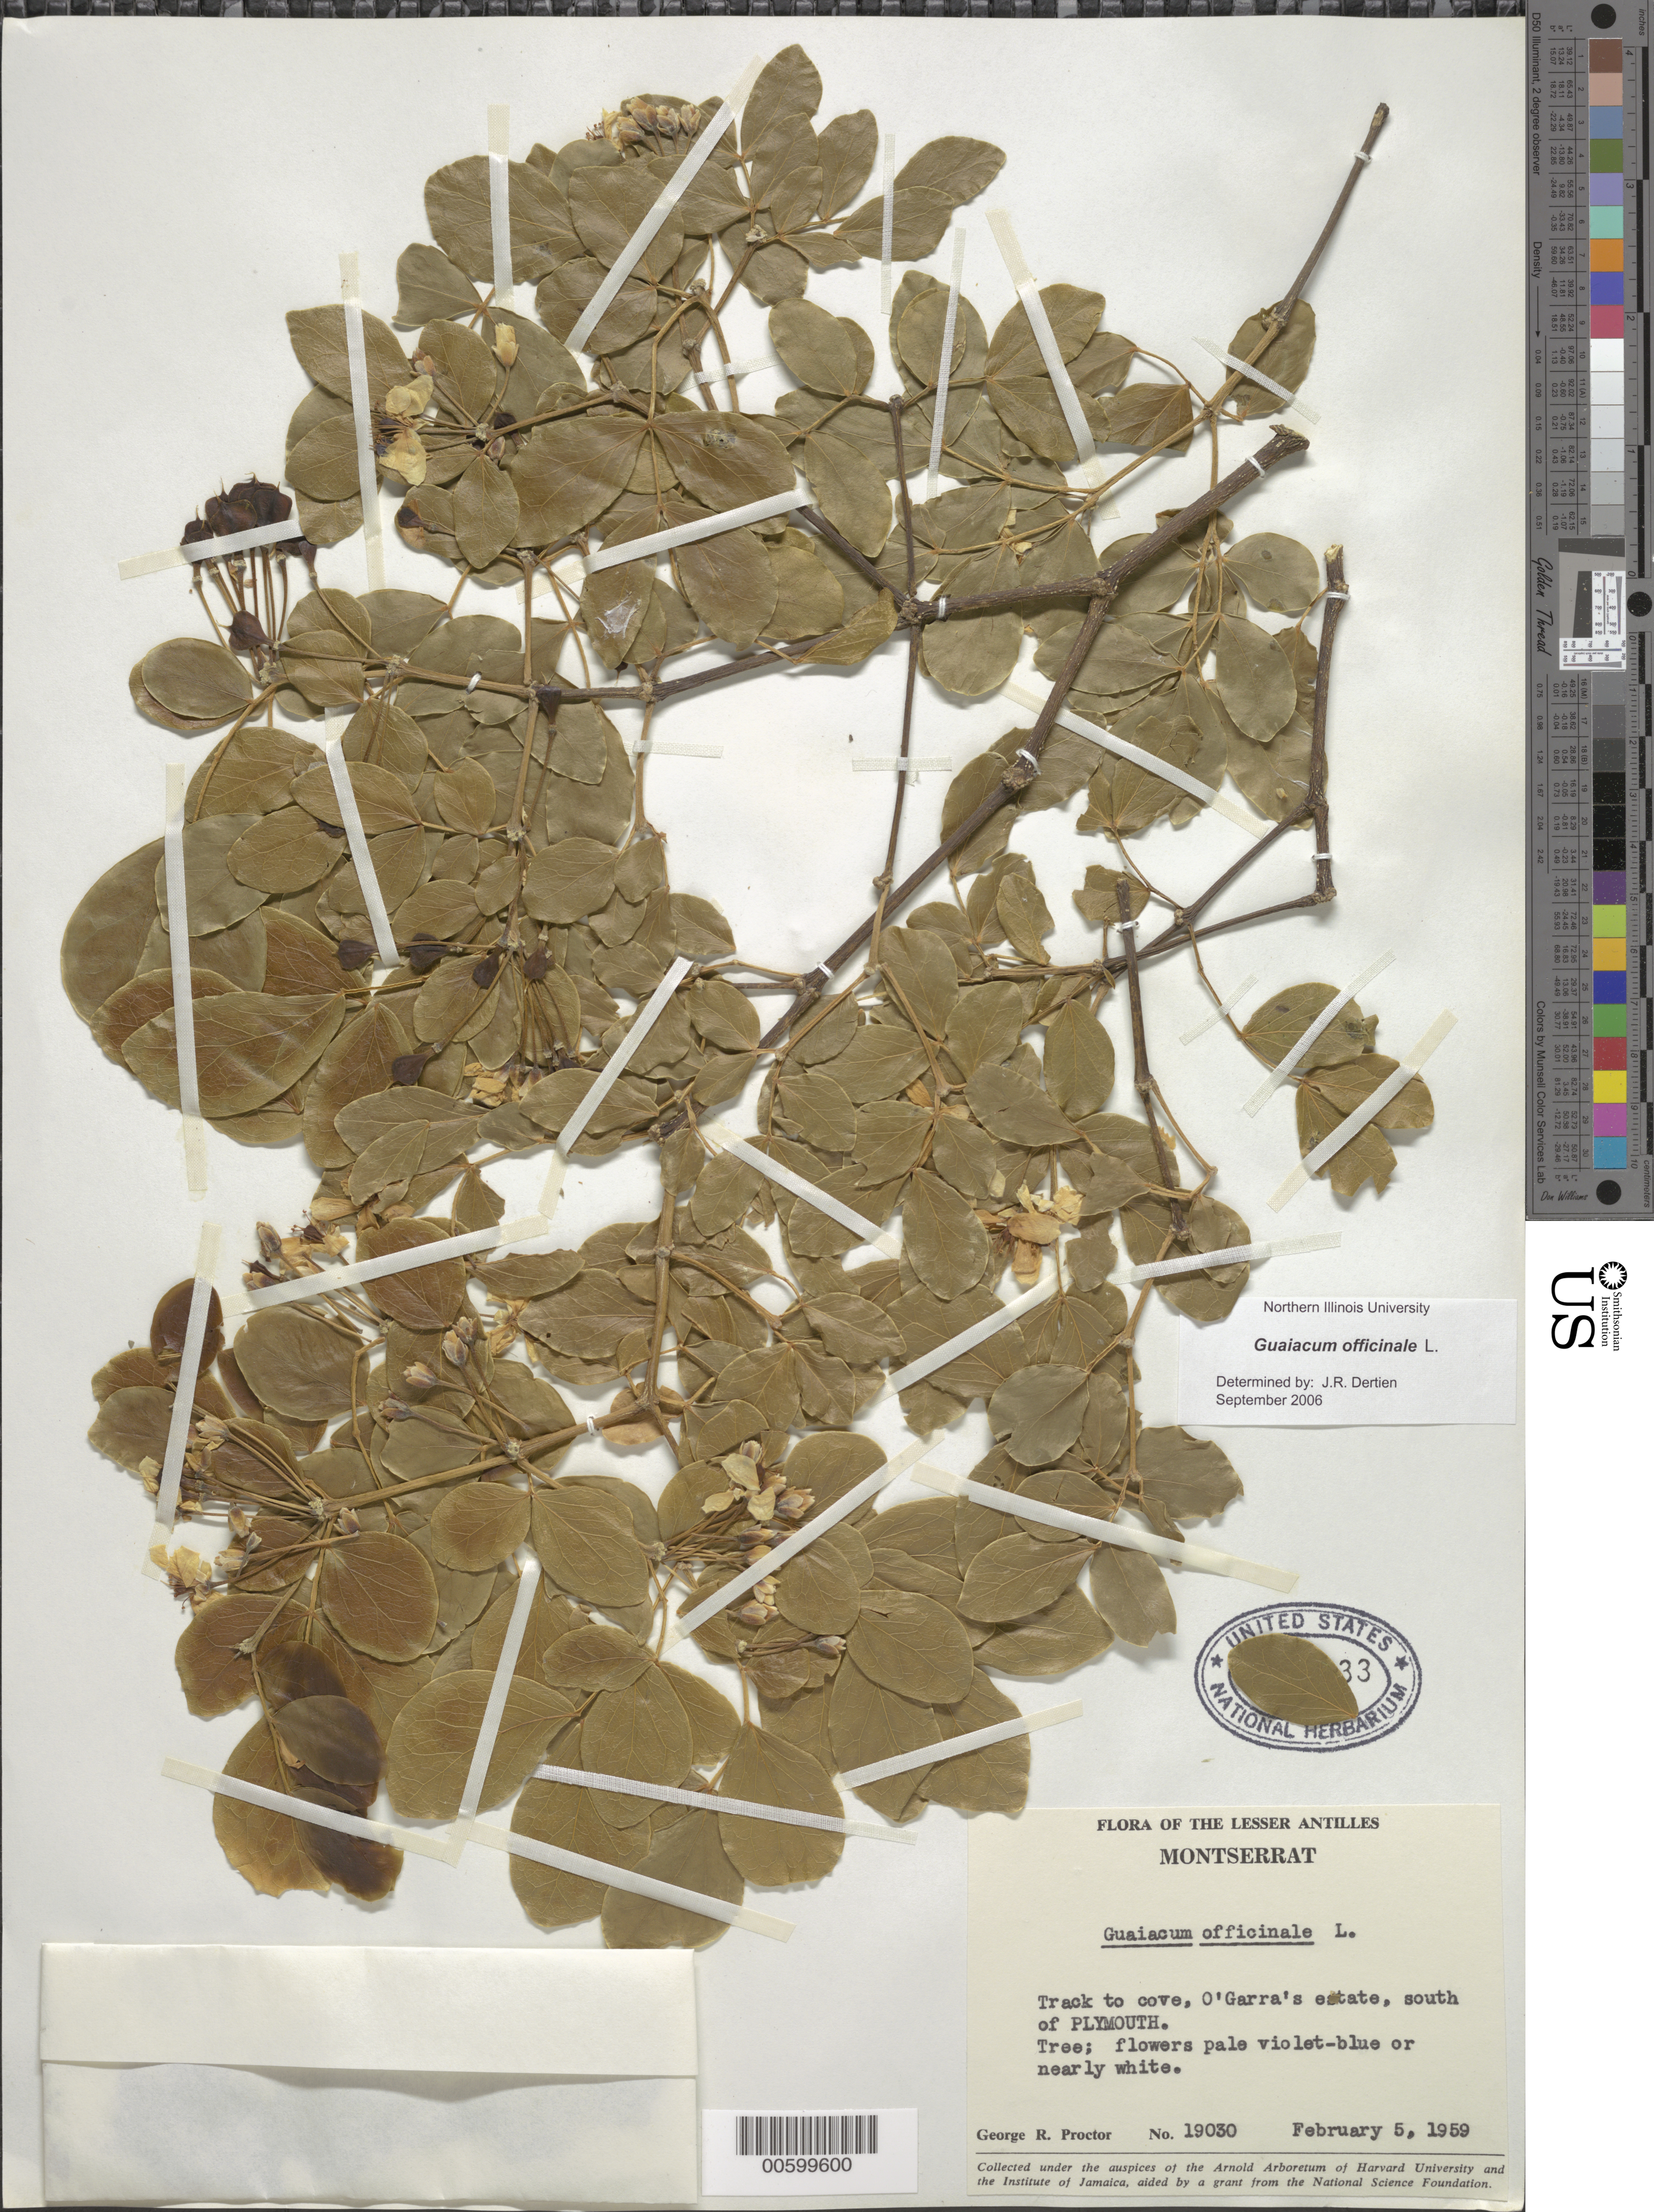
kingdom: Plantae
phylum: Tracheophyta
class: Magnoliopsida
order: Zygophyllales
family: Zygophyllaceae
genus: Guaiacum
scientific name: Guaiacum officinale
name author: L.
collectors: G. R. Proctor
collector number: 19030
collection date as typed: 05 Feb 1959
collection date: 1959-02-05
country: Montserrat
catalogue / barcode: US 2427833